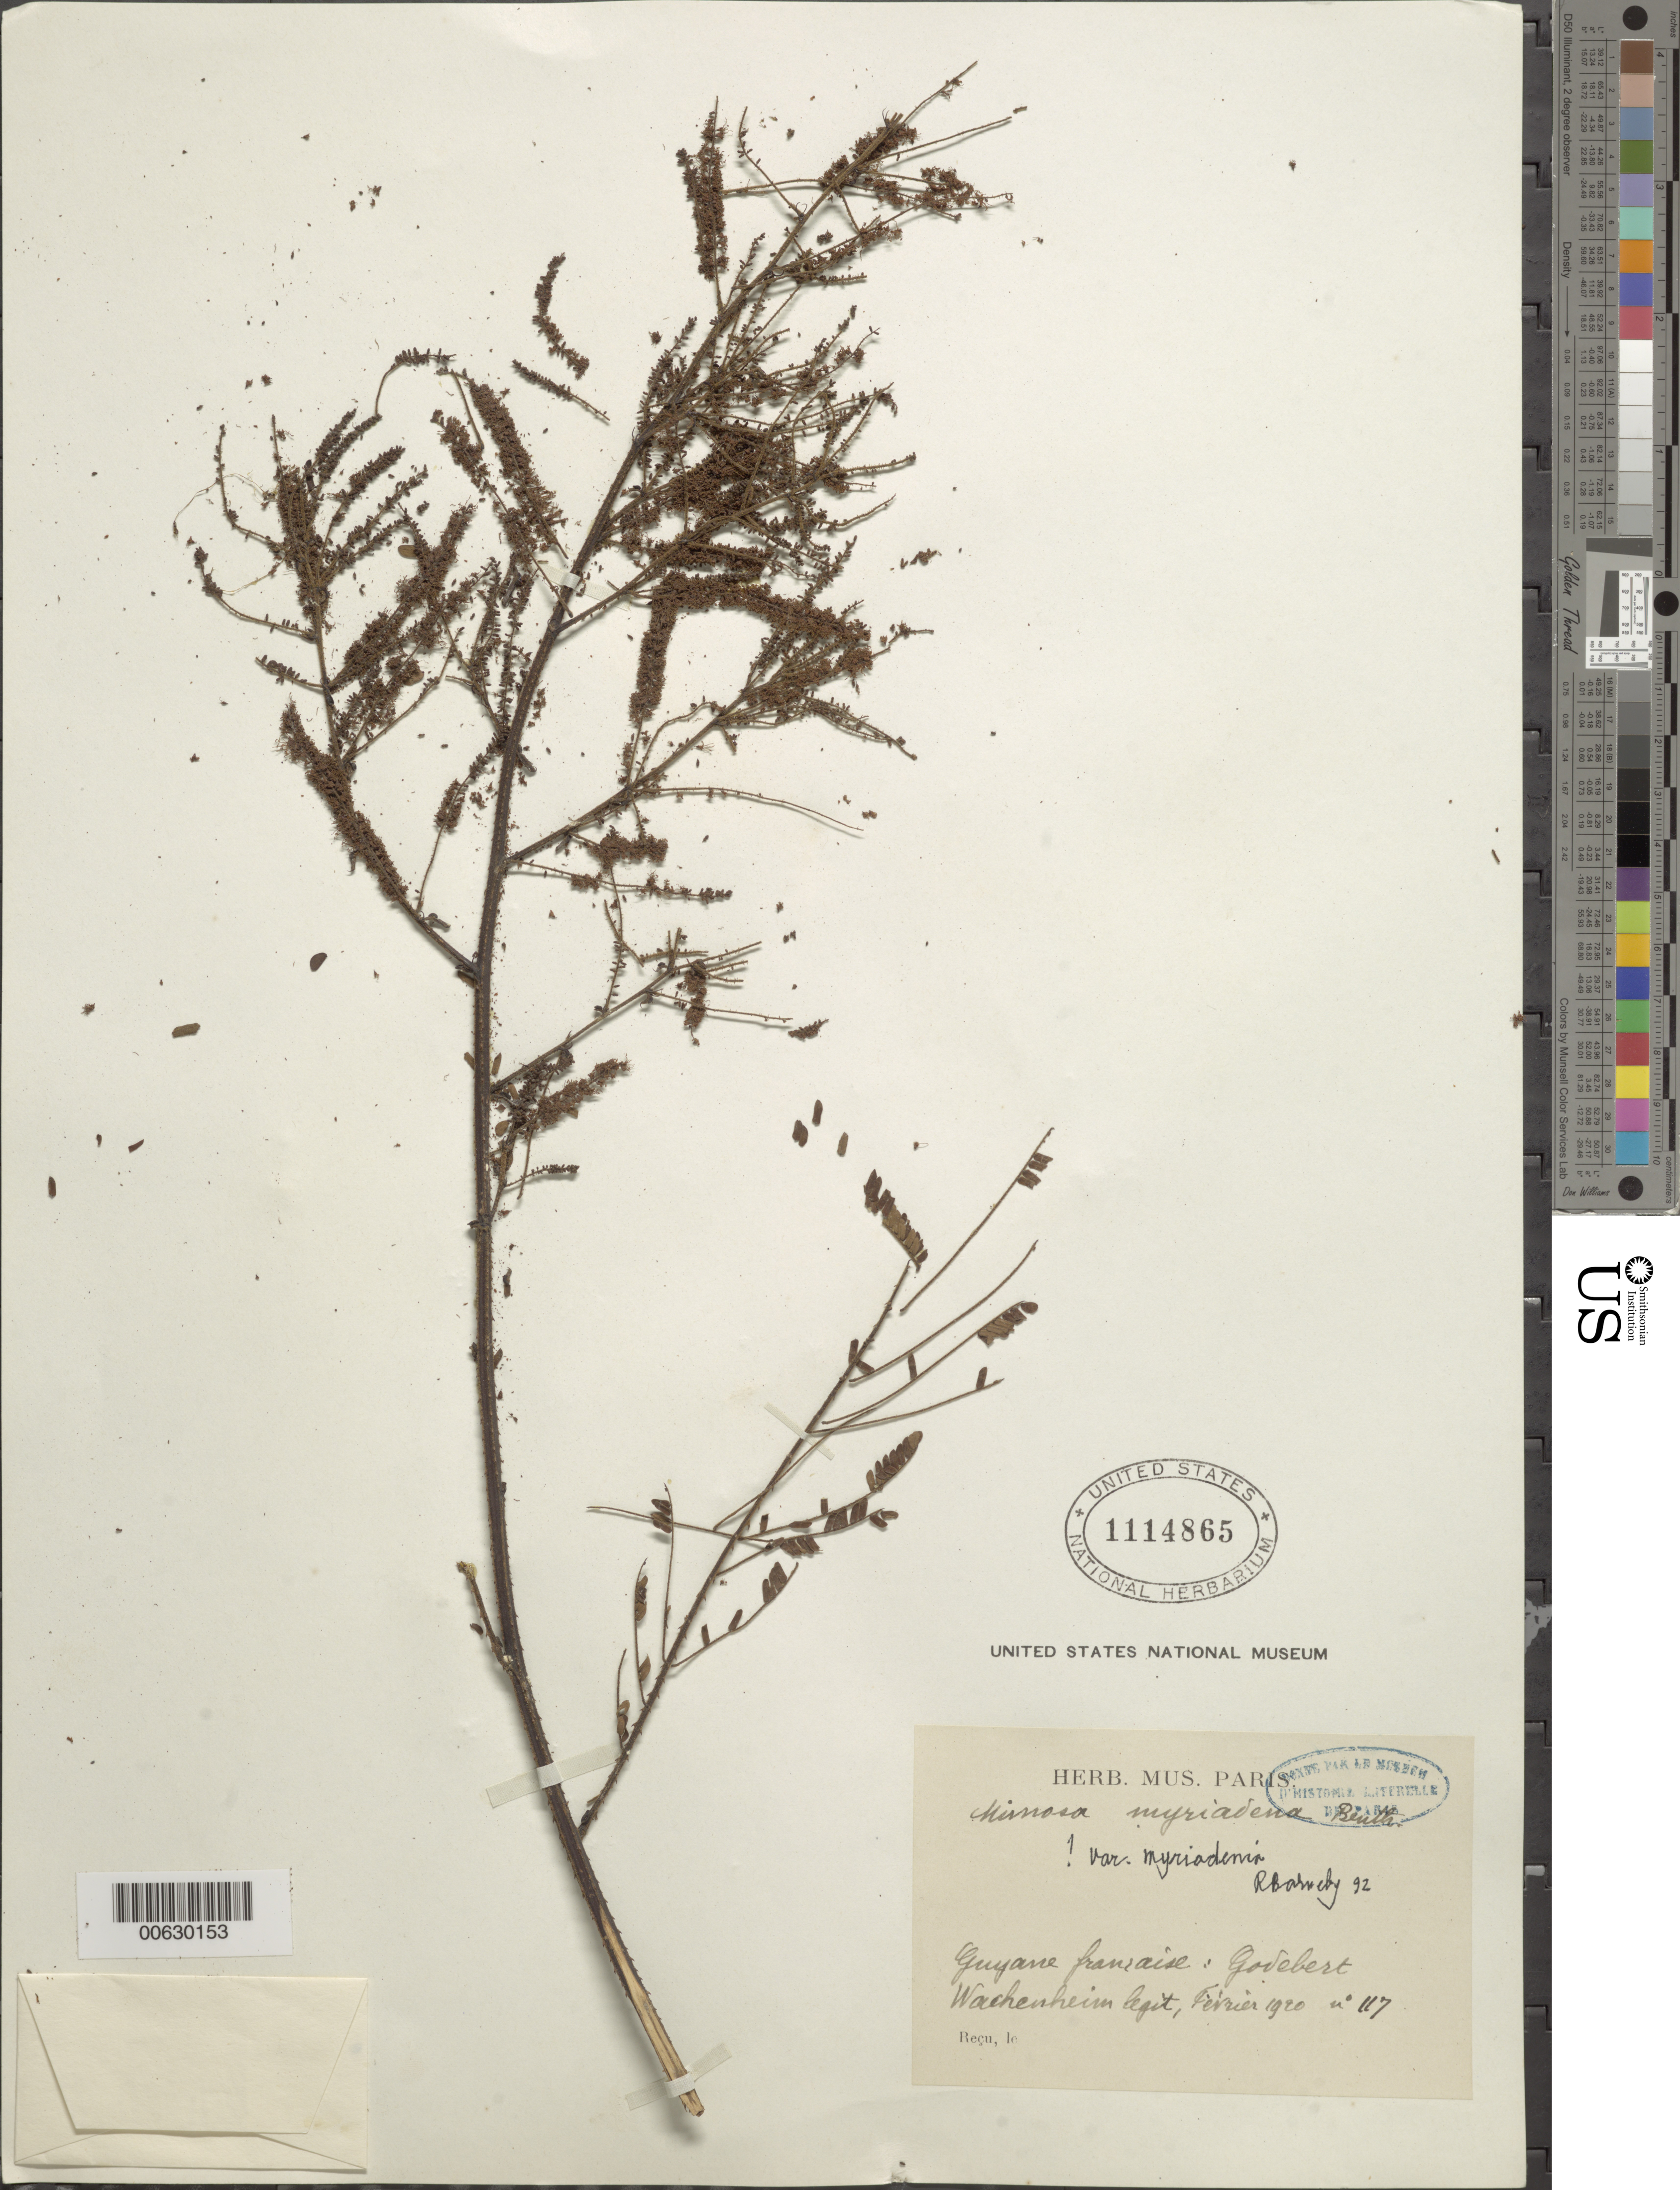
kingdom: Plantae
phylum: Tracheophyta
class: Magnoliopsida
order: Fabales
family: Fabaceae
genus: Mimosa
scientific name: Mimosa myriadenia var. myriadenia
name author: (Benth.) Benth.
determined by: Barneby, Rupert C., (NY)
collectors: G. Wachenheim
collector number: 117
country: French Guiana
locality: Godebert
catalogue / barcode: US 1114865